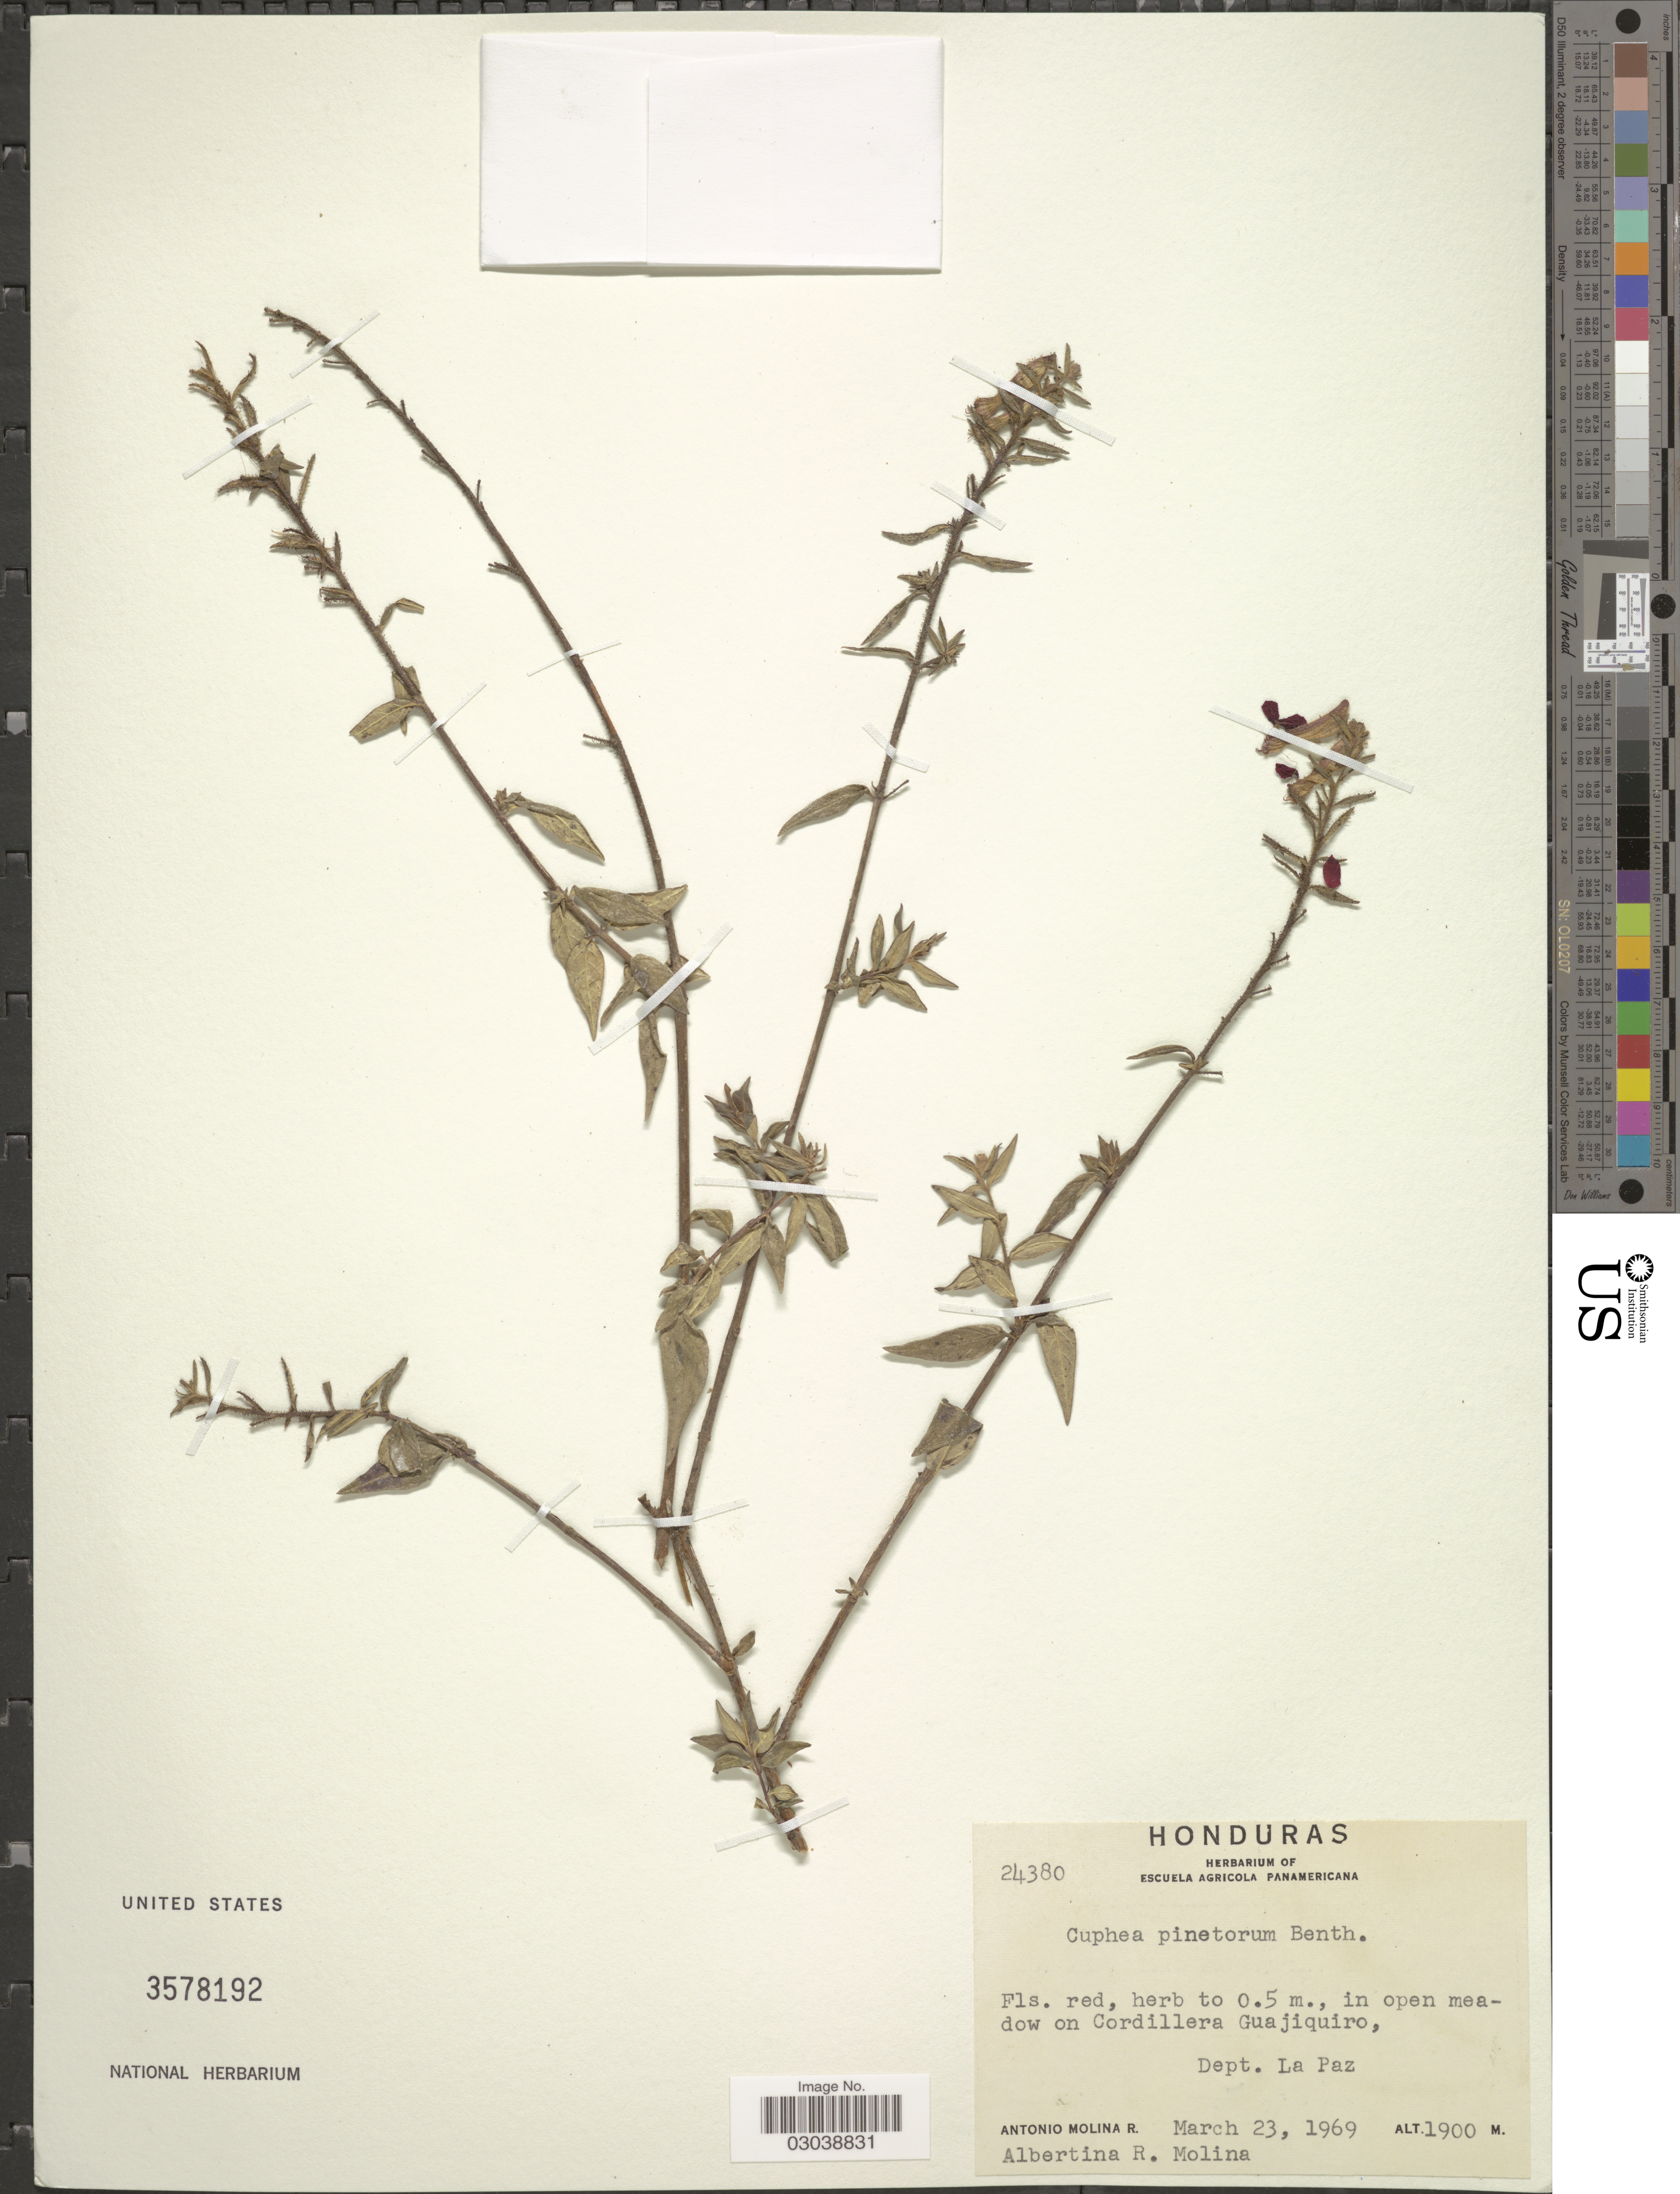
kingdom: Plantae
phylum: Tracheophyta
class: Magnoliopsida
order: Myrtales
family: Lythraceae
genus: Cuphea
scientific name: Cuphea pinetorum Benth.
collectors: A. Molina R. & A. R. Molina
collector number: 24380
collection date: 1969-03-23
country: Honduras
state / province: La Paz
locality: In open meadow on Cordillera Guajiquiro, Dept. La Paz.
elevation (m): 1900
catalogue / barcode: US 3578192